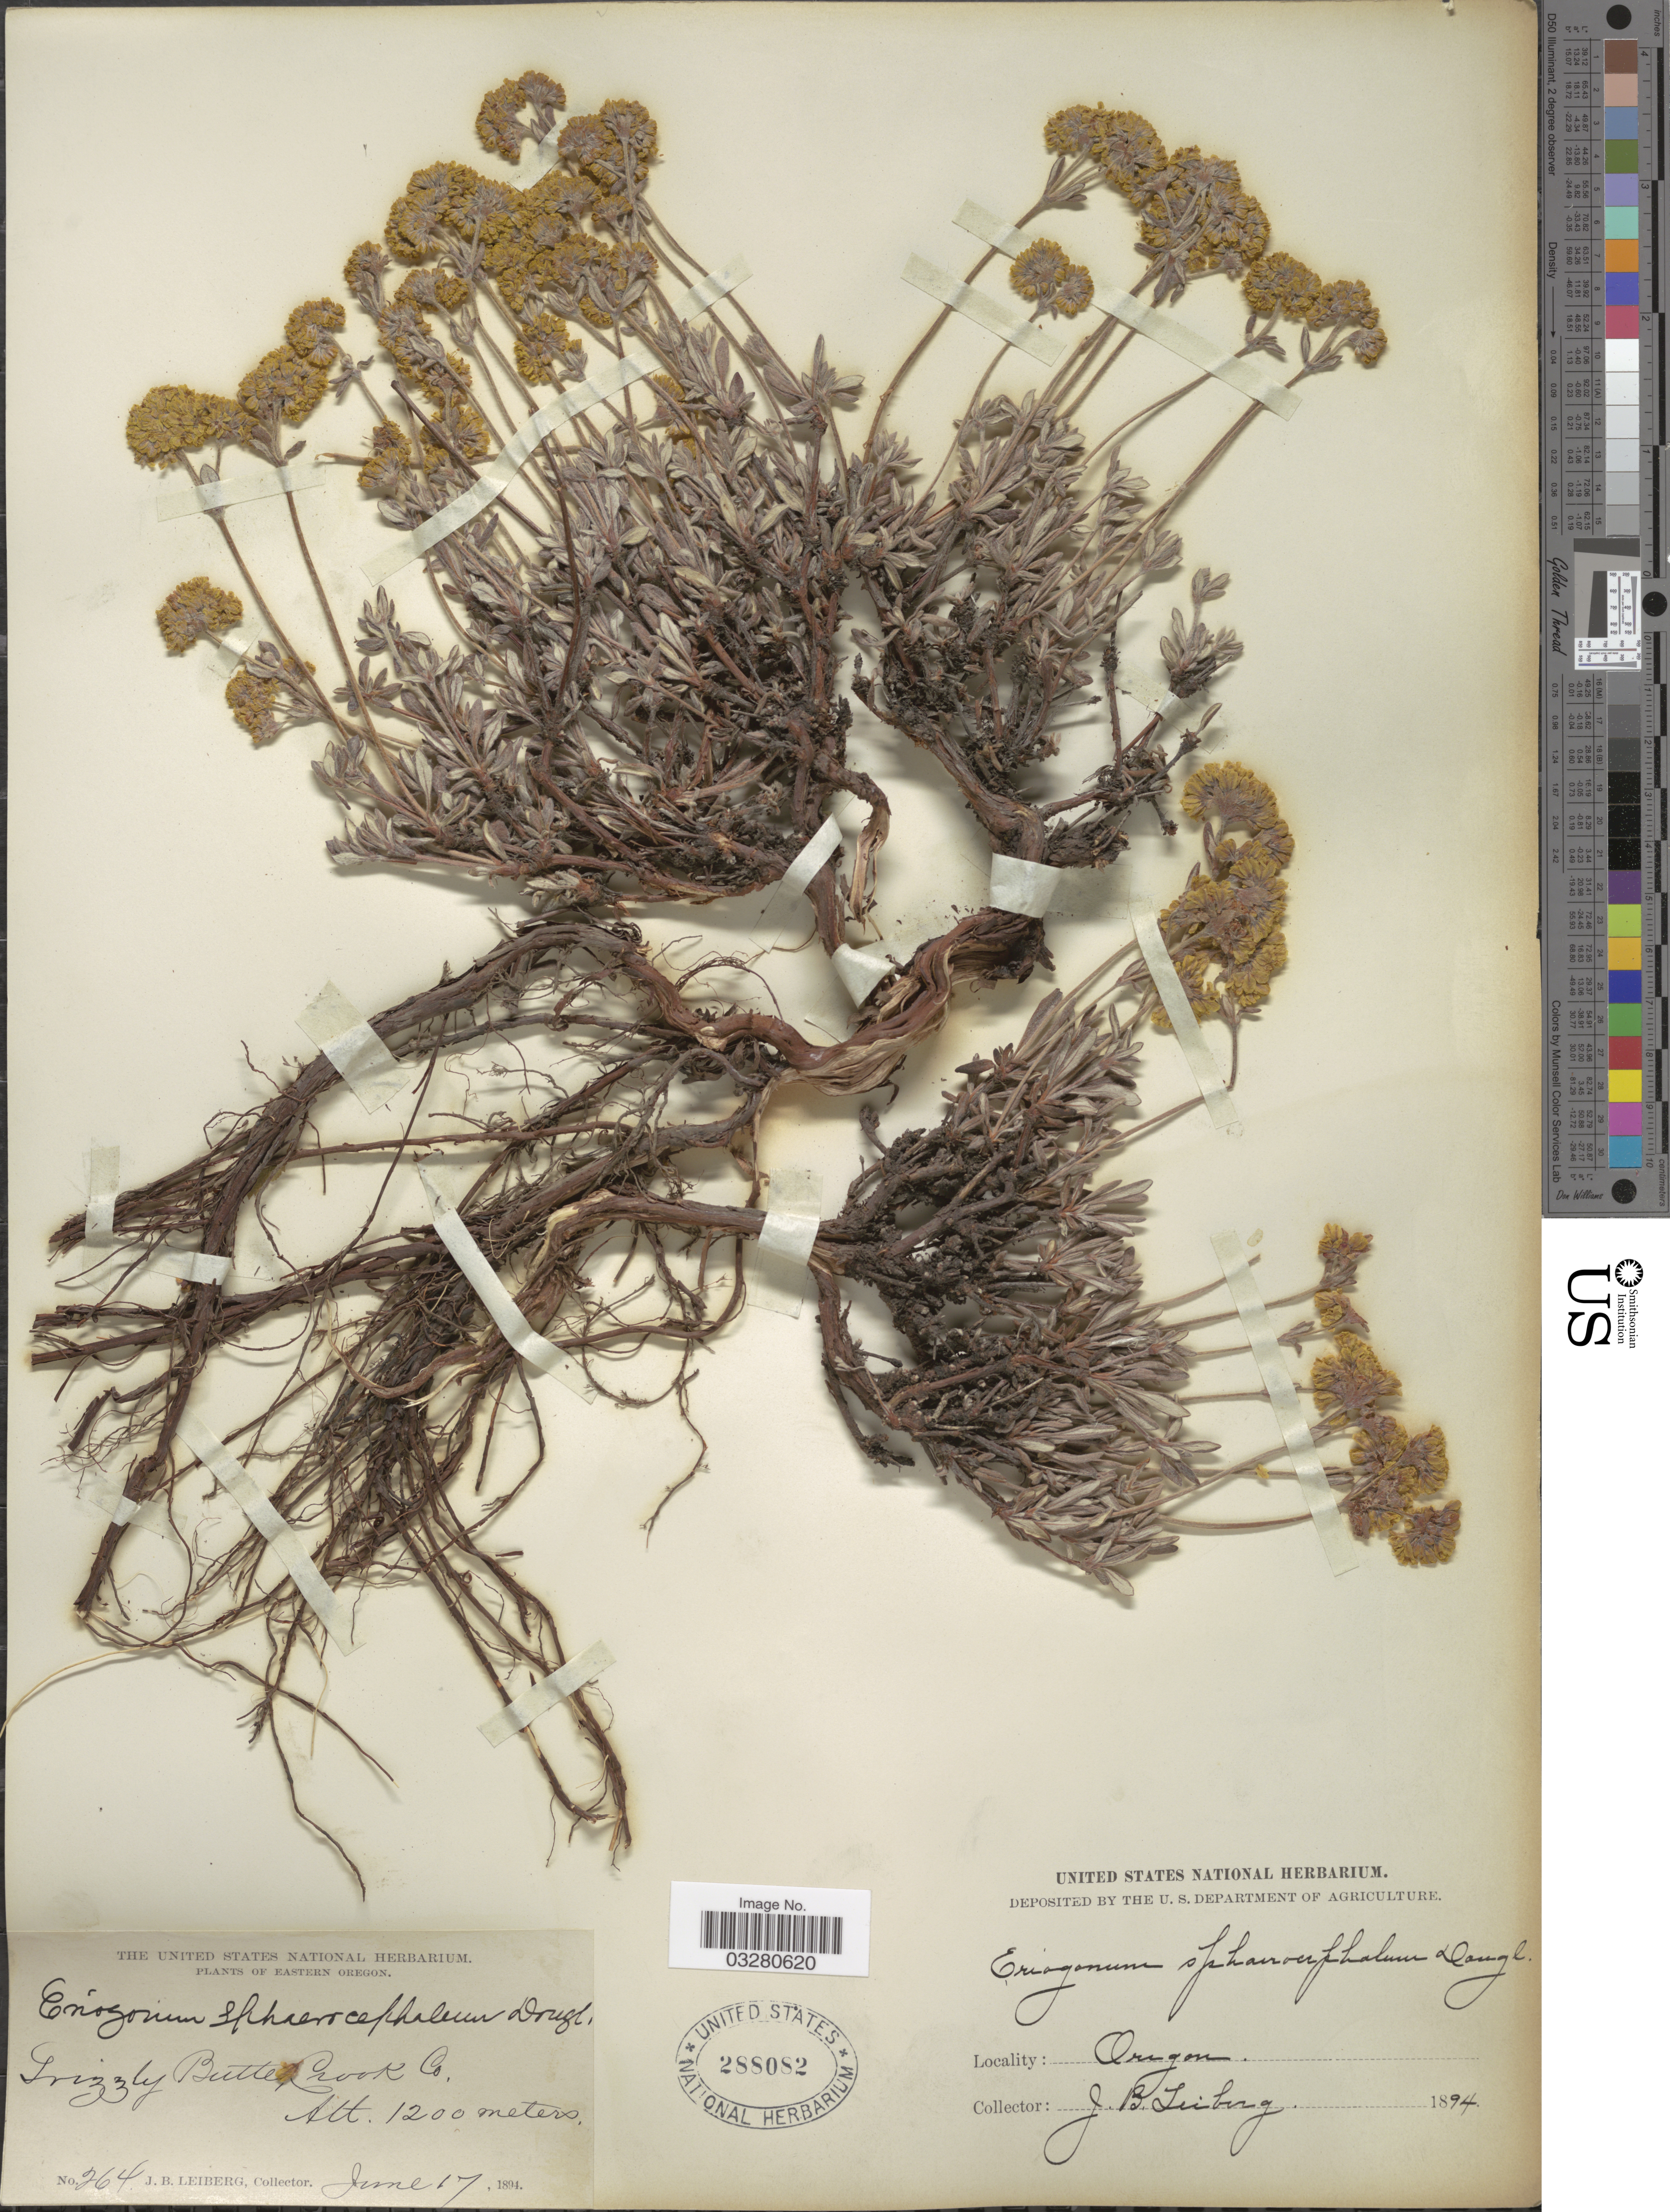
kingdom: Plantae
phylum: Tracheophyta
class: Magnoliopsida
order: Caryophyllales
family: Polygonaceae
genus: Eriogonum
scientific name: Eriogonum sphaerocephalum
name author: Benth. & Douglas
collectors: J. B. Leiberg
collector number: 264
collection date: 1894-06-17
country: United States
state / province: Oregon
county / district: Crook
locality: Eastern Oregon. Grizzly Butte, Crook Co.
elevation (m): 1200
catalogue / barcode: US 288082